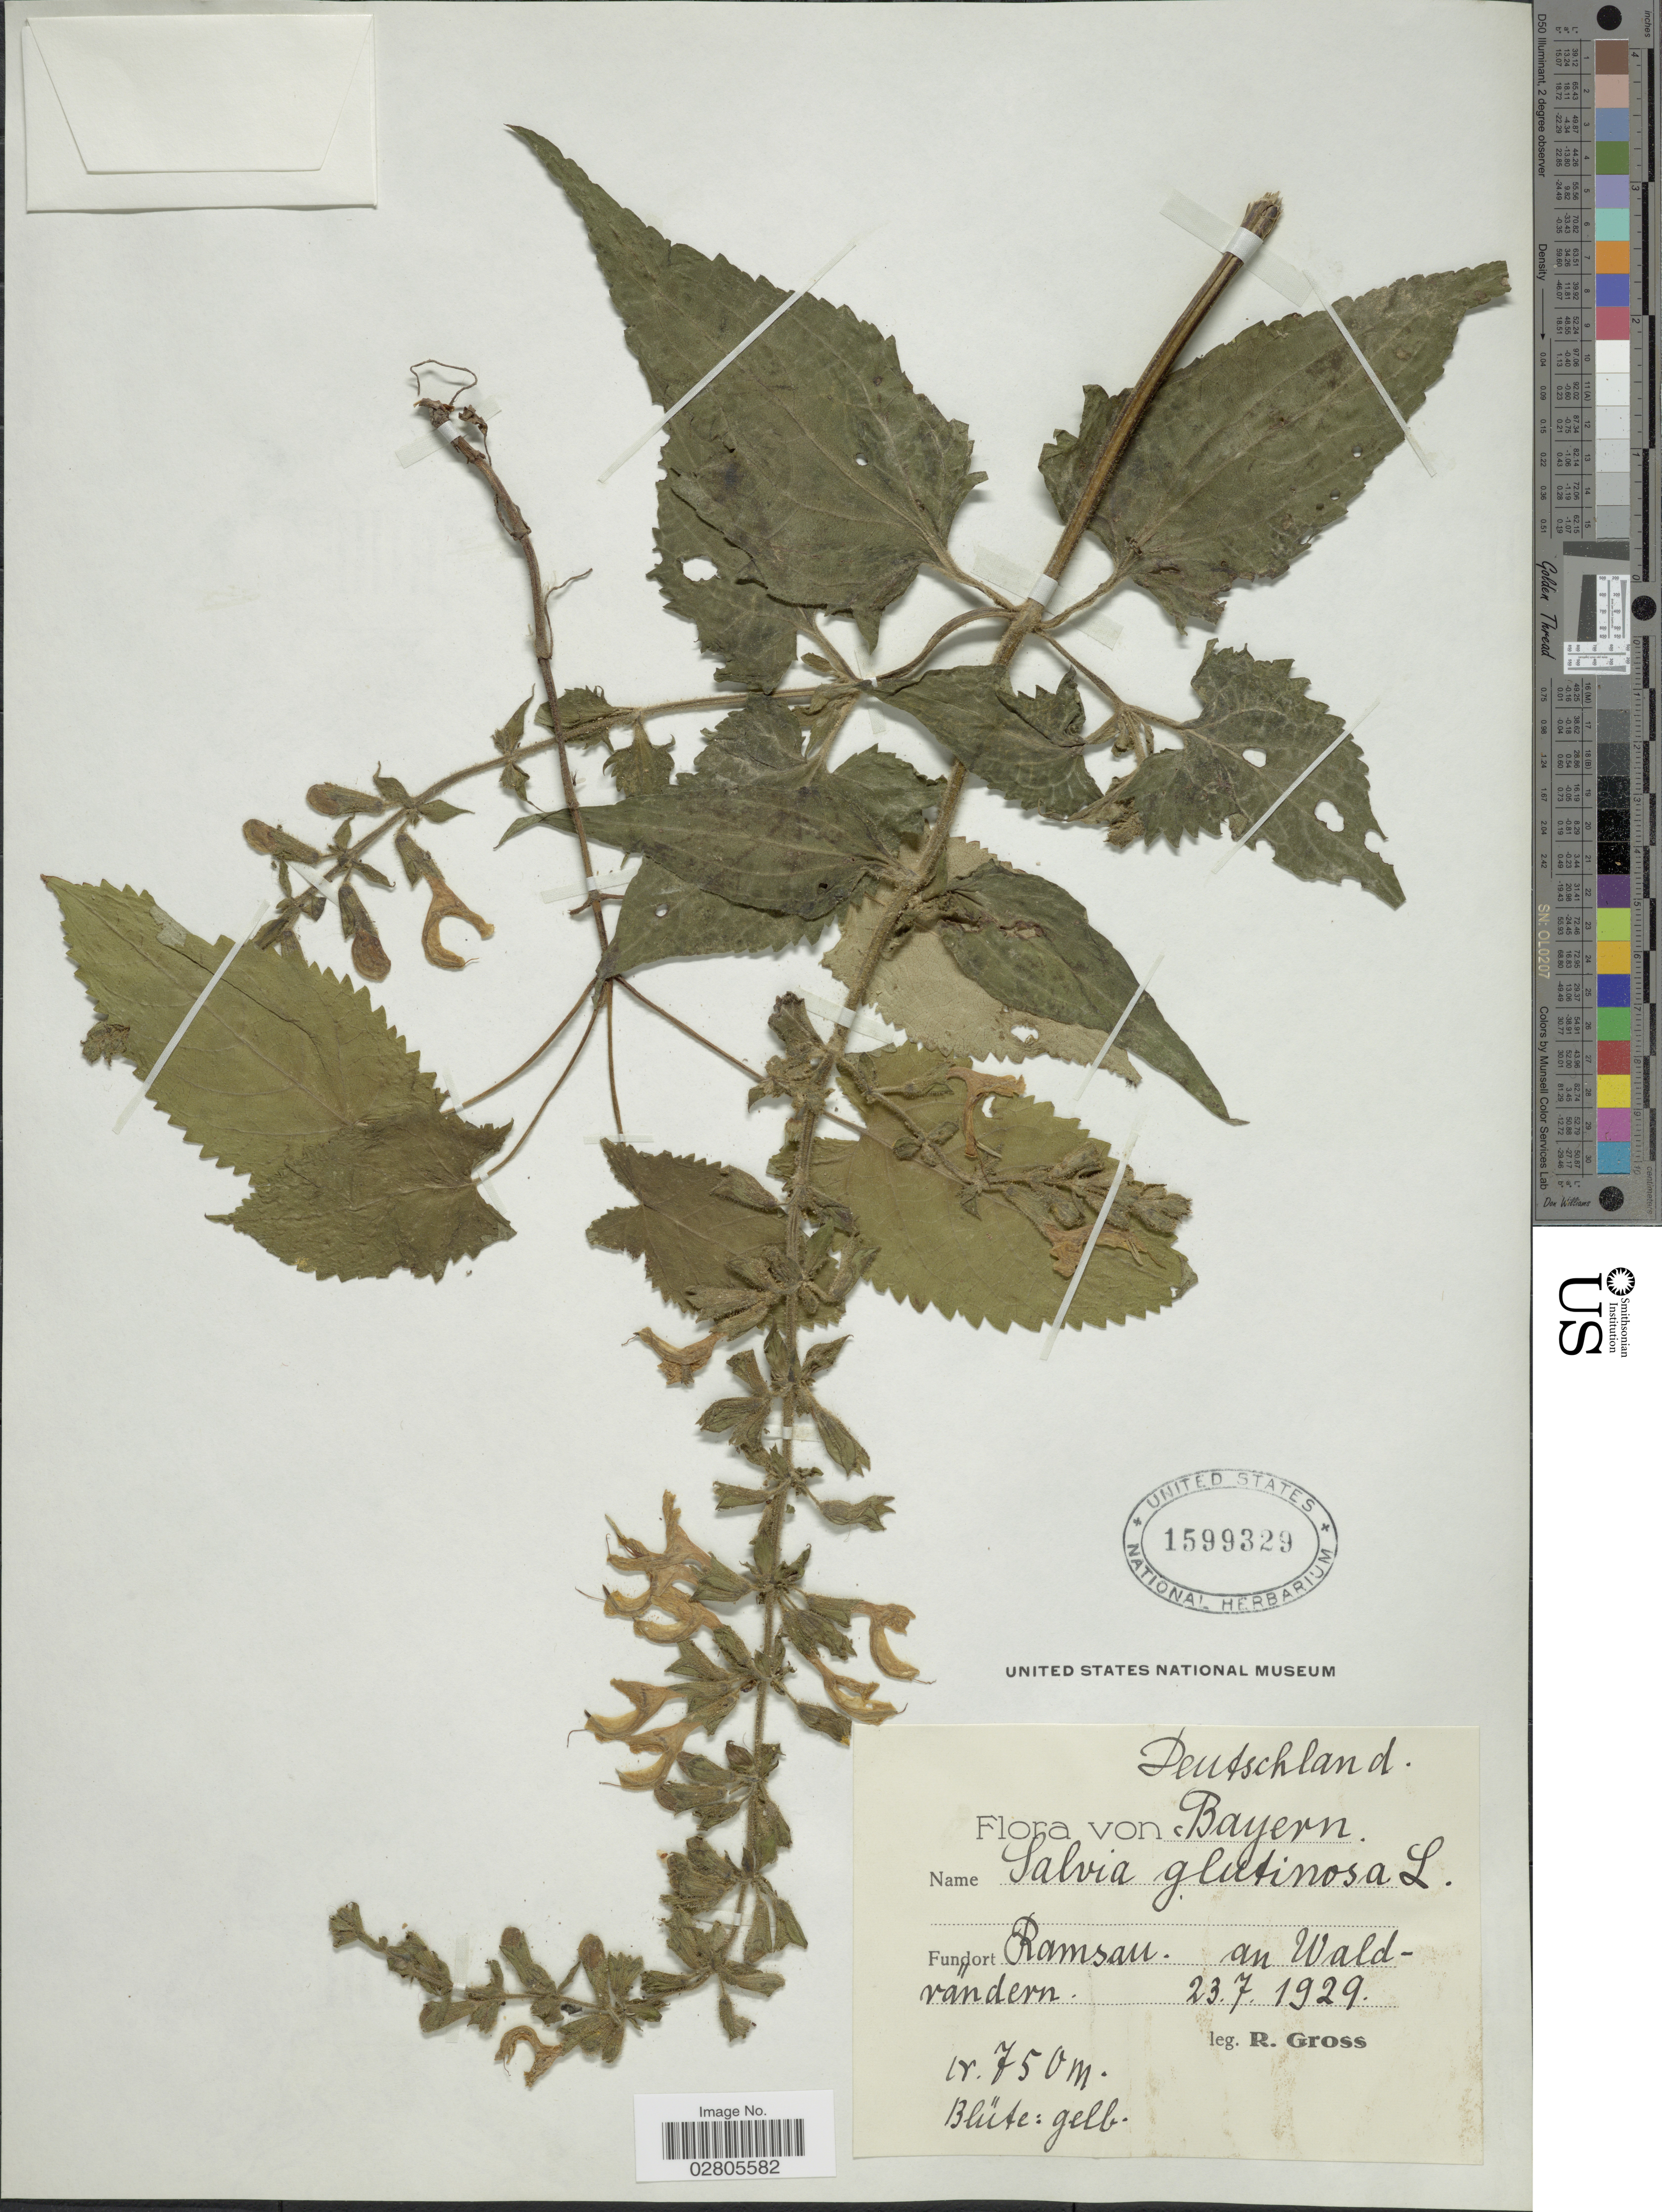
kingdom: Plantae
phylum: Tracheophyta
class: Magnoliopsida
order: Lamiales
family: Lamiaceae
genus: Salvia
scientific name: Salvia glutinosa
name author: L.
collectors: R. Gross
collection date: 1929-07-23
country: Germany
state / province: Bayern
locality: Deutschland. Ramsau. an Wald-vandern.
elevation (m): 750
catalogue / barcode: US 1599329